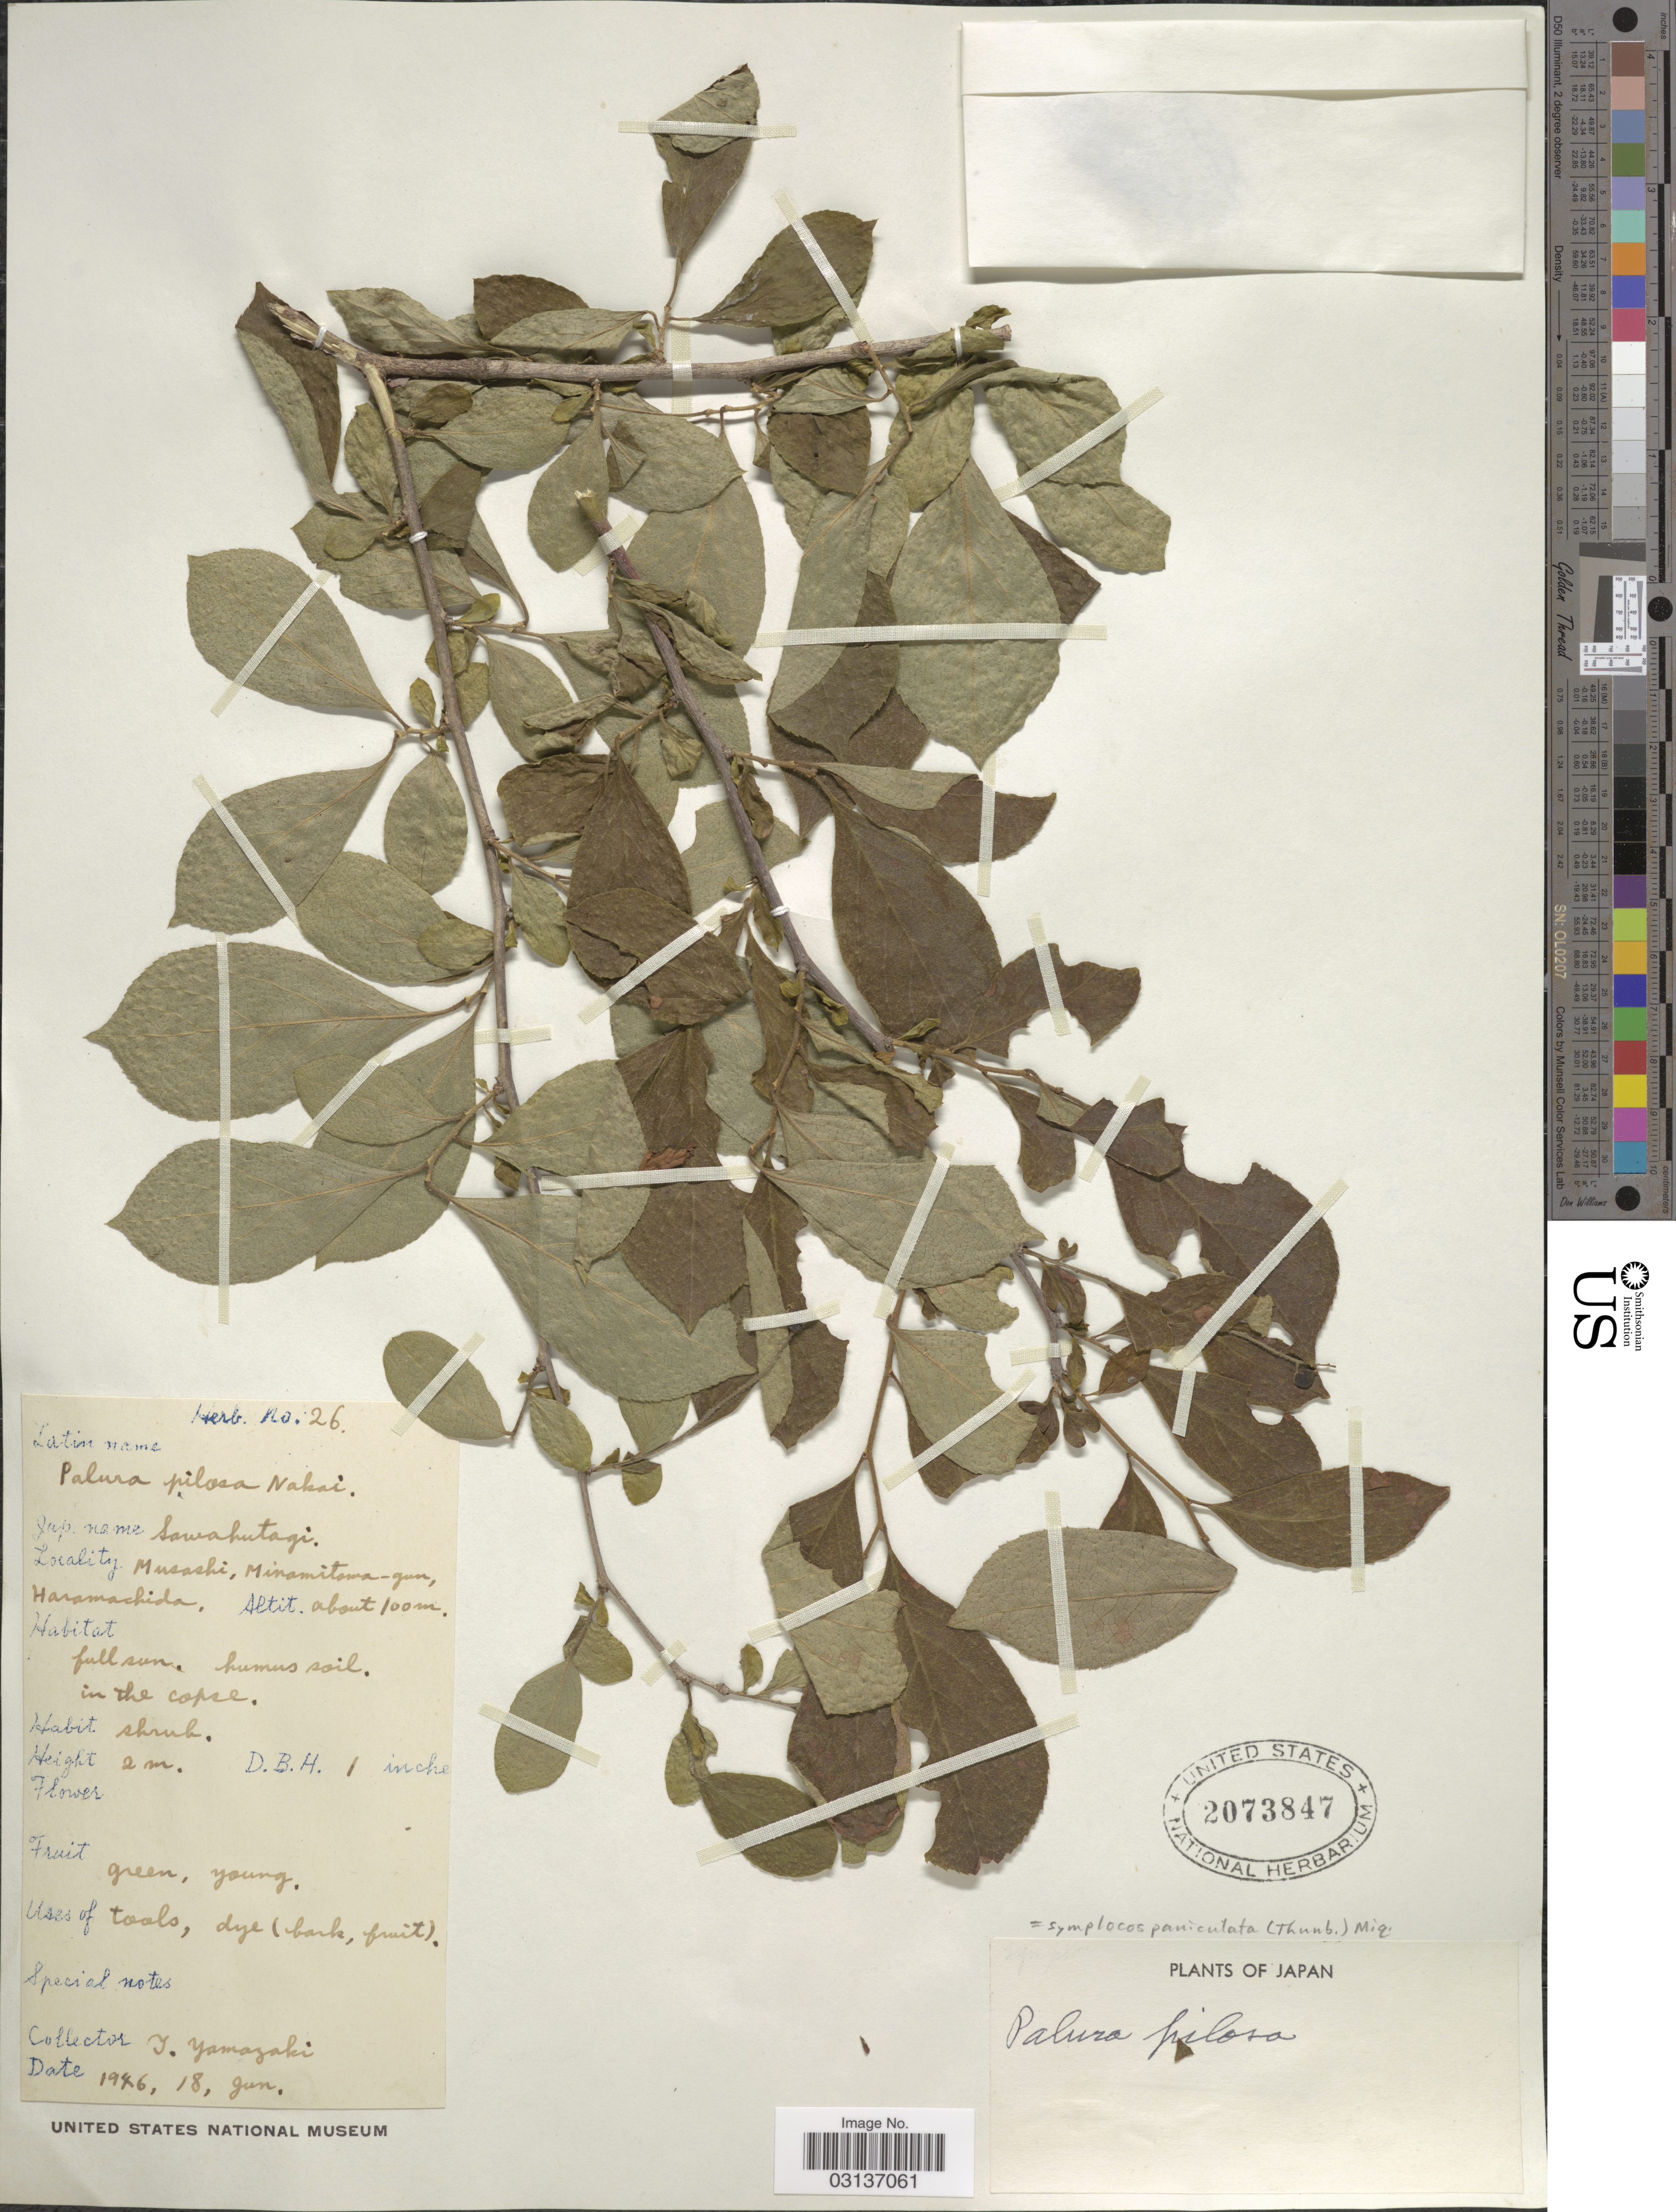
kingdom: Plantae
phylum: Tracheophyta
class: Magnoliopsida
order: Ericales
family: Symplocaceae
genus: Symplocos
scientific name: Symplocos paniculata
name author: Miq.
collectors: T. Yamazaki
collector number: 26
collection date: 1946-06-18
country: Japan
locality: Musashi, Minamitoma-gun, Haramachida.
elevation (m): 100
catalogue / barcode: US 2073847